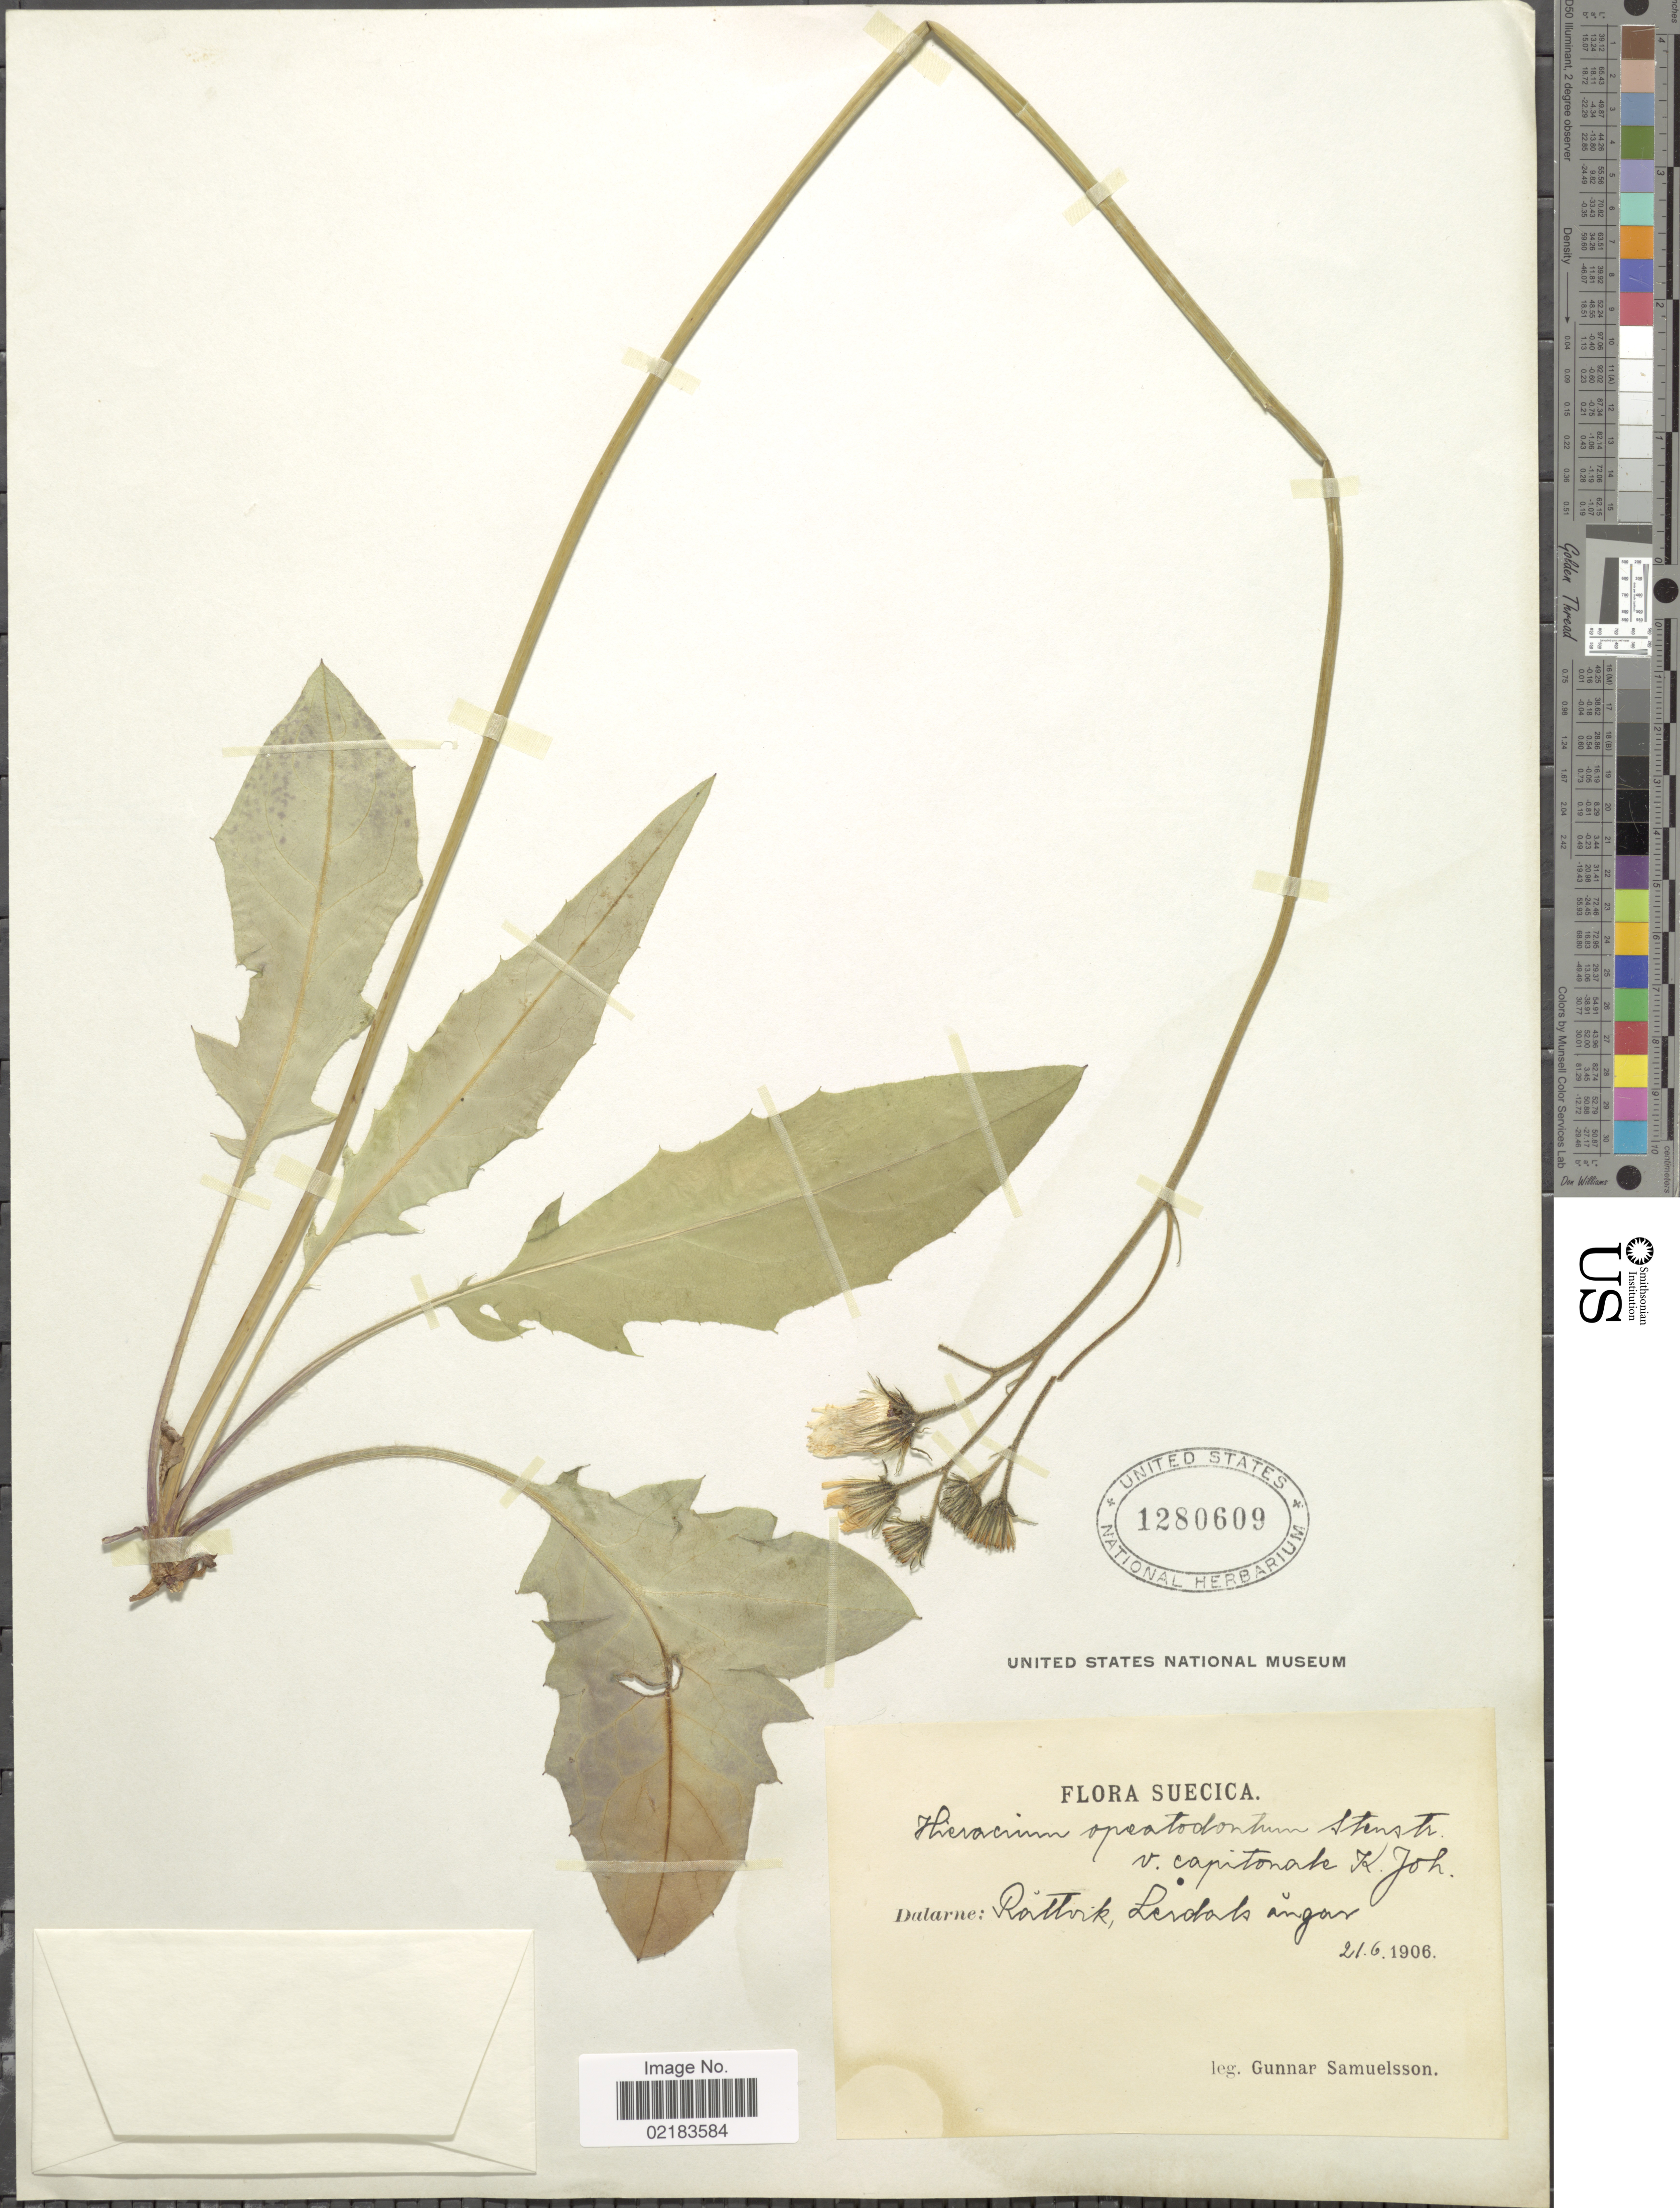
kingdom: Plantae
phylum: Tracheophyta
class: Magnoliopsida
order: Asterales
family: Asteraceae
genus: Hieracium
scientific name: Hieracium opeatodontum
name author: Stenstr. ex Dahlst.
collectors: G. Samuelsson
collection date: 1906-06-21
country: Sweden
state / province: Dalarna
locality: Dalarne: Rattvik, Lerdals ångar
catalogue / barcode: US 1280609